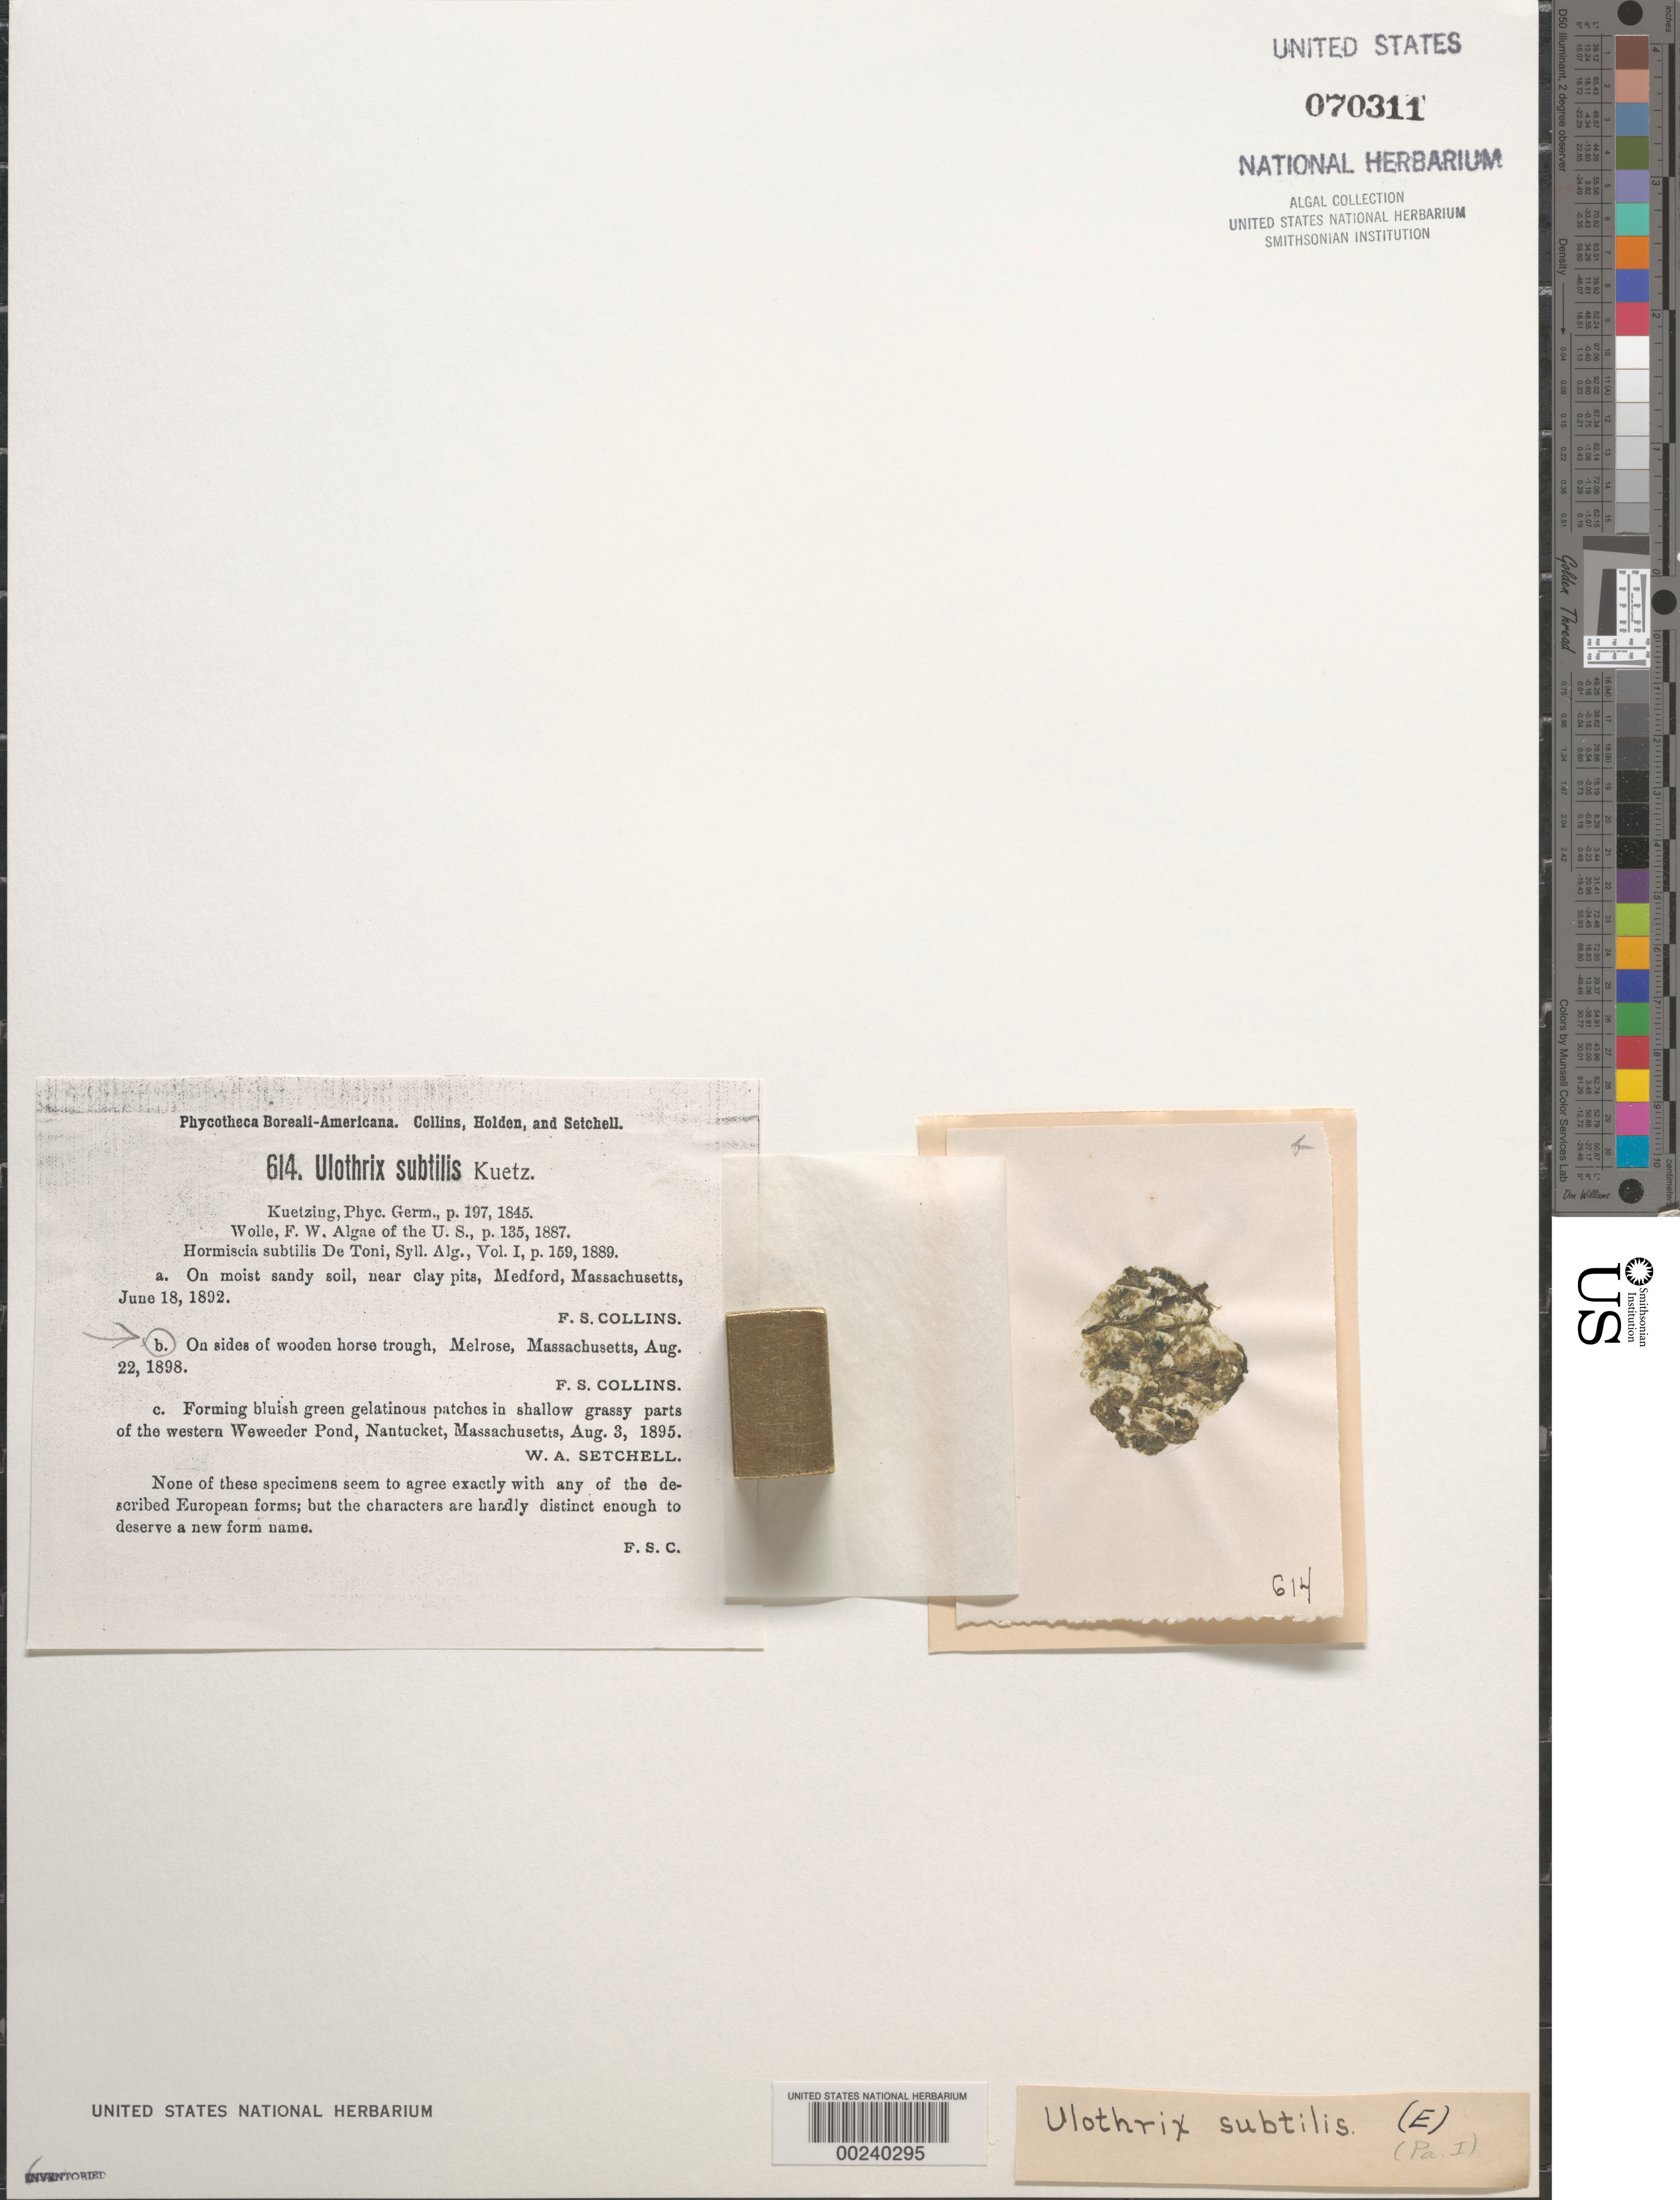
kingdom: Plantae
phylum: Chlorophyta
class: Ulvophyceae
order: Ulotrichales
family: Ulotrichaceae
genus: Ulothrix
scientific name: Ulothrix subtilis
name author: Kütz.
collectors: F. Collins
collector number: PB-A 614b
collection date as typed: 22 Aug 1898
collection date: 1898-08-22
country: United States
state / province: Massachusetts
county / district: Middlesex County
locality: Melrose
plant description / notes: Collins, Holden & Setchell, Phycotheca Boreali-Americana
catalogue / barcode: US 70311